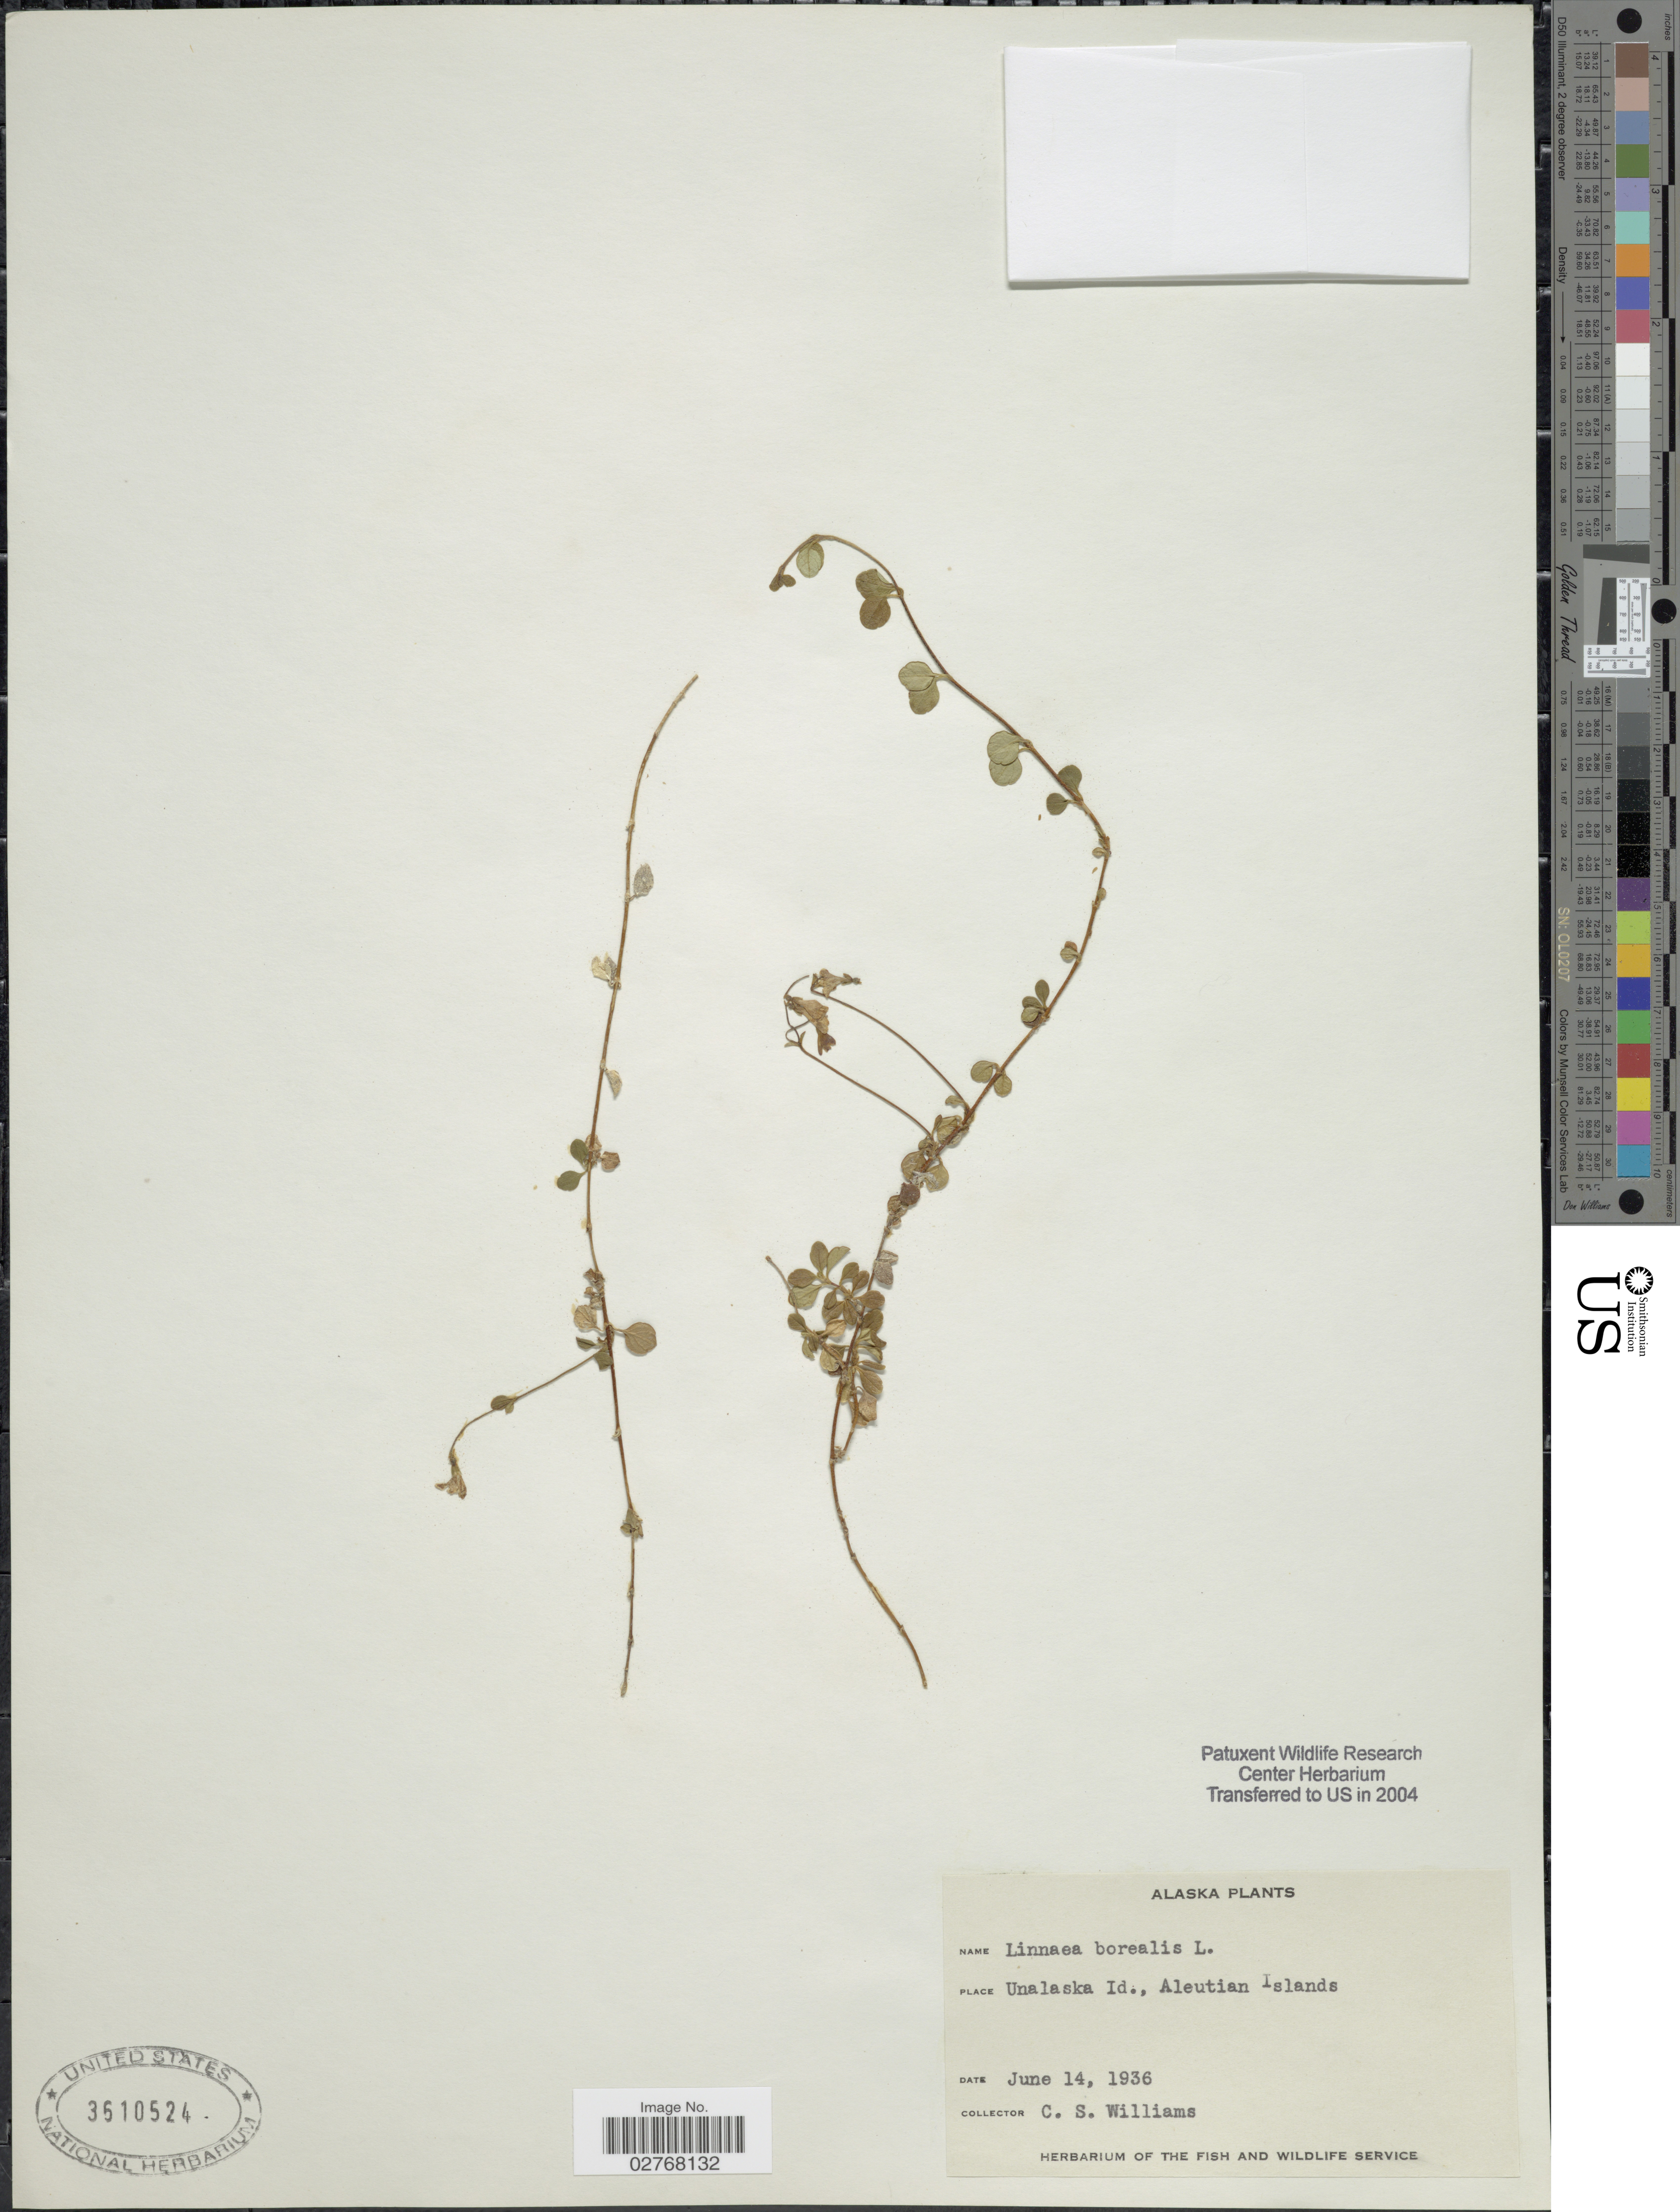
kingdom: Plantae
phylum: Tracheophyta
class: Magnoliopsida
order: Dipsacales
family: Caprifoliaceae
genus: Linnaea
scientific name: Linnaea borealis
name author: L.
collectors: C. Williams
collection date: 1936-06-14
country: United States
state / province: Alaska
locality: Unalaska Id., Aleutian Islands.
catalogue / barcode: US 3610524